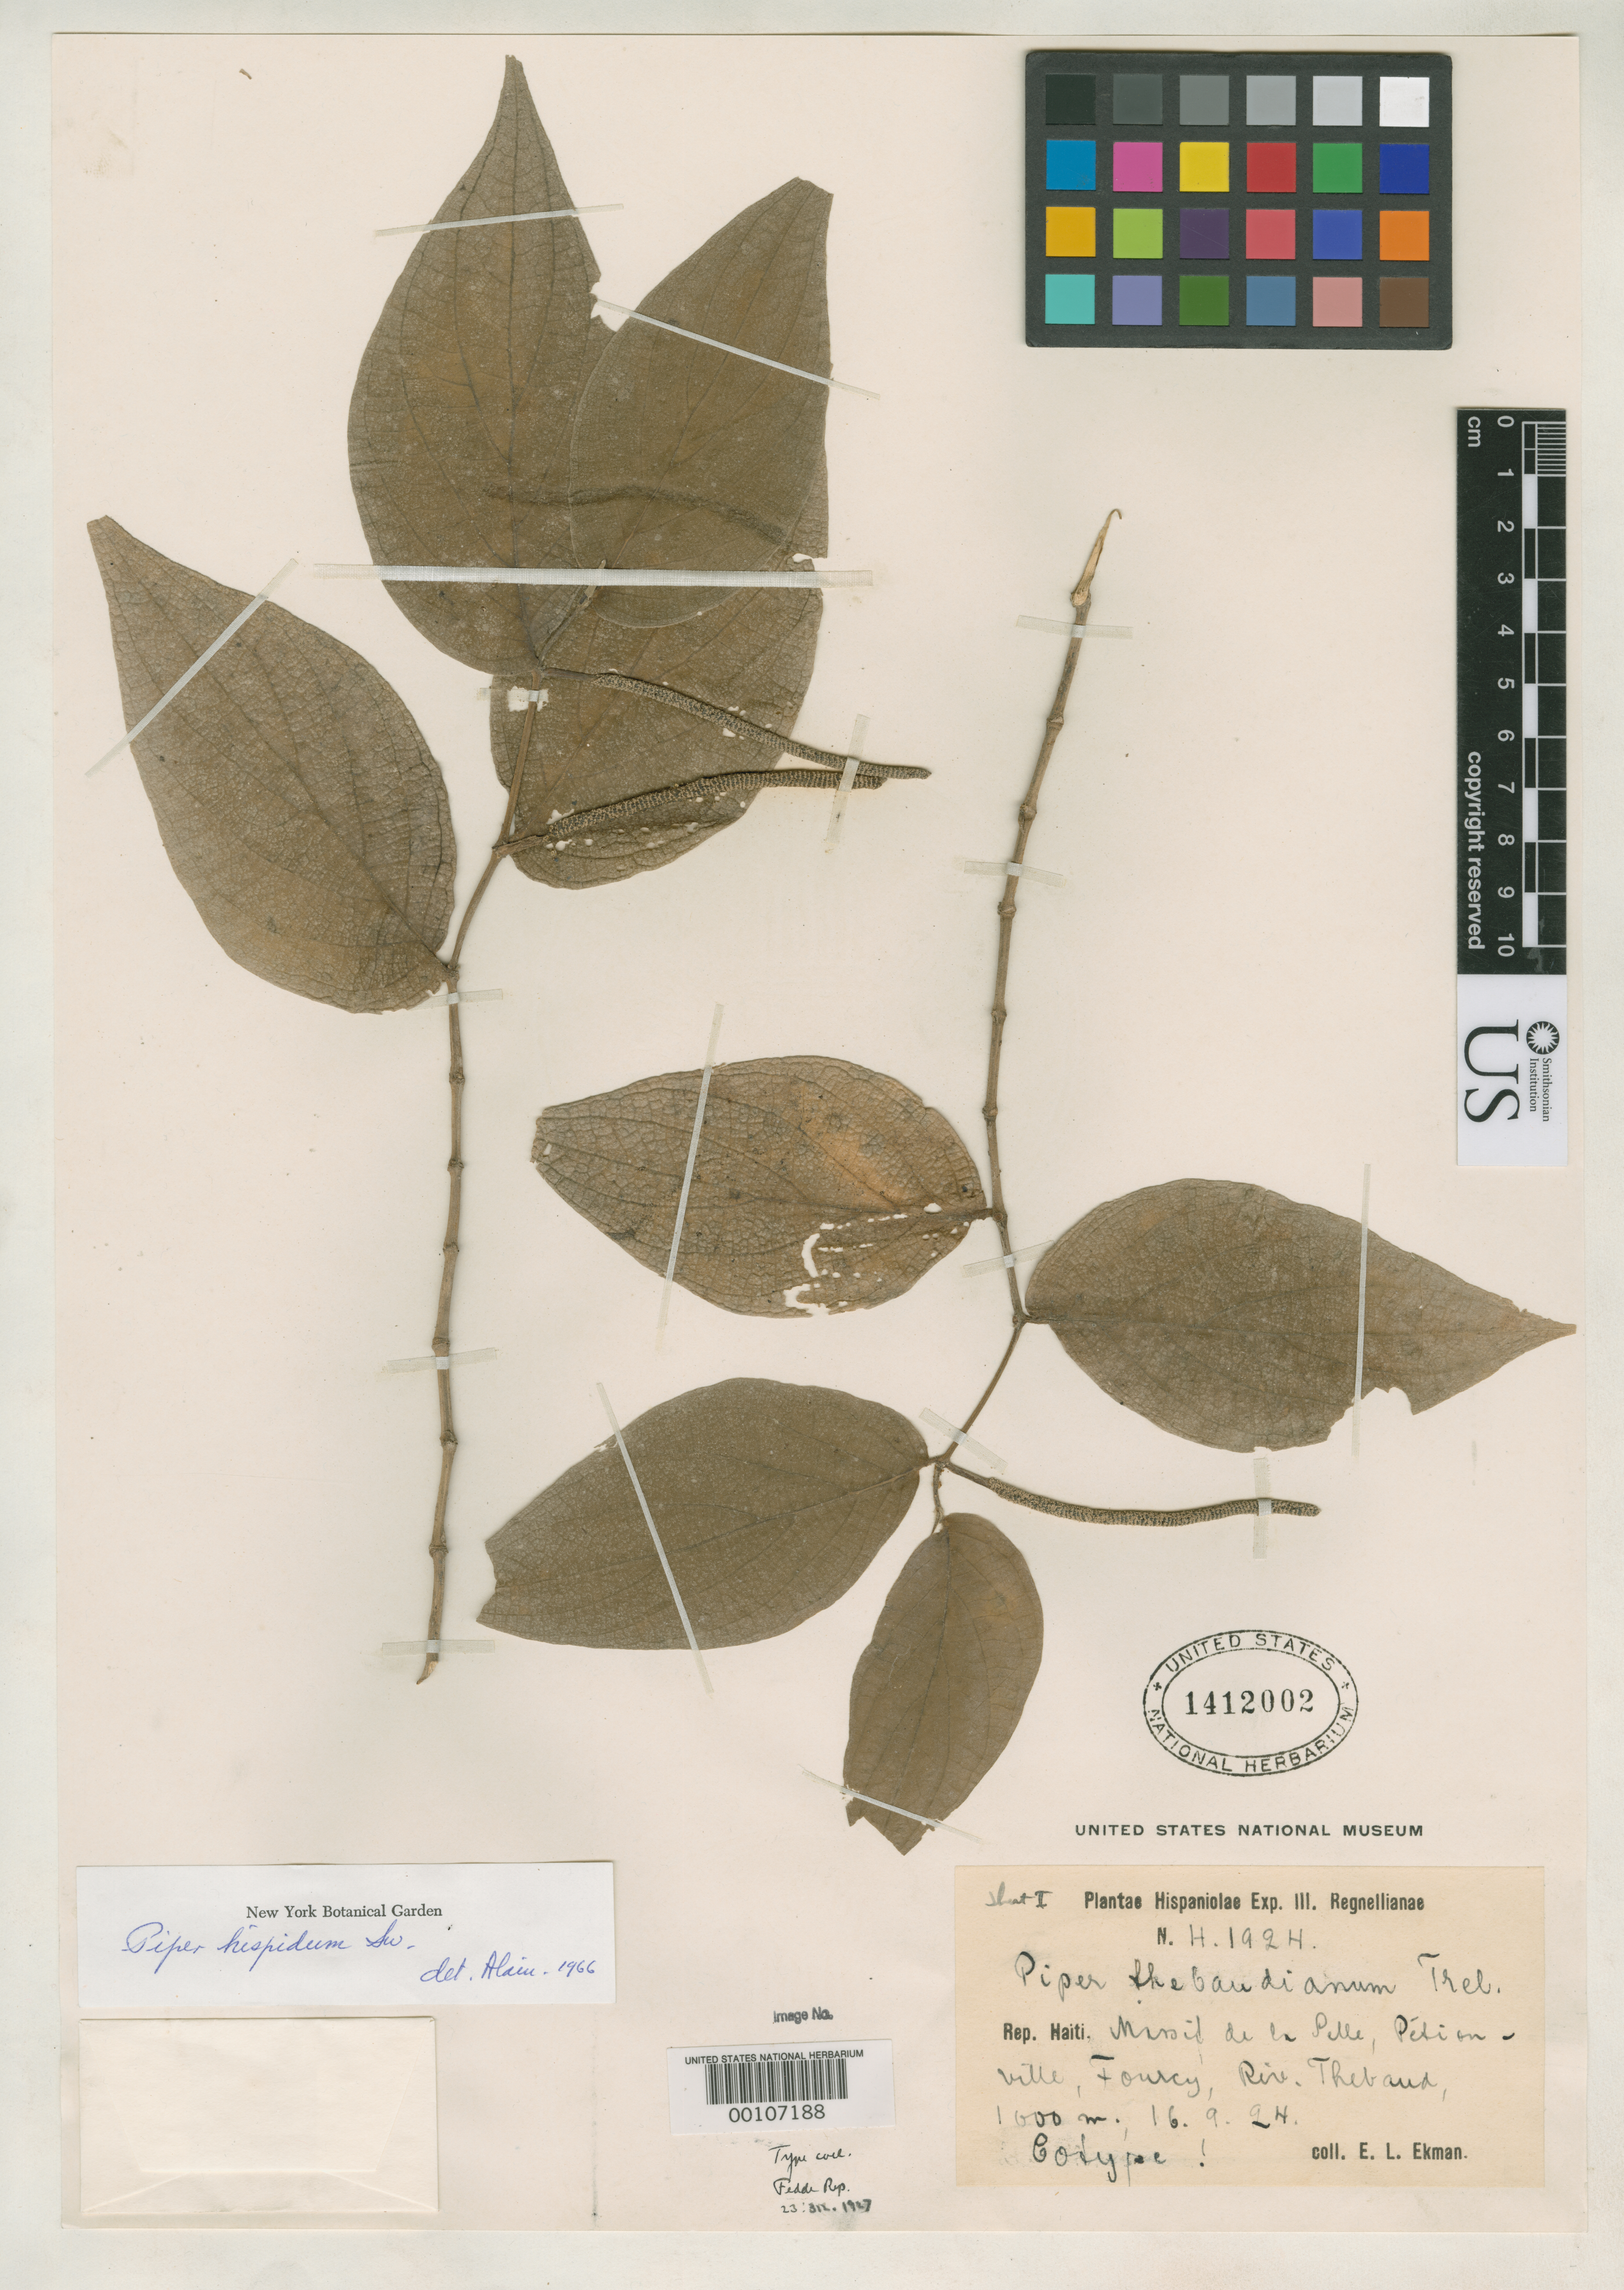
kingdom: Plantae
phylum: Tracheophyta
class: Magnoliopsida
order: Piperales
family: Piperaceae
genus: Piper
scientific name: Piper thebaudianum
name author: Trel.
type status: Isotype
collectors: E. L. Ekman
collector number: H 1924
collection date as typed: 16 Sep 1924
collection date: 1924-09-16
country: Haiti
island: Hispaniola Island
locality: Riviere Thebaud, massif de La Selle.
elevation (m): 1000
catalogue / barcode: US 1412002